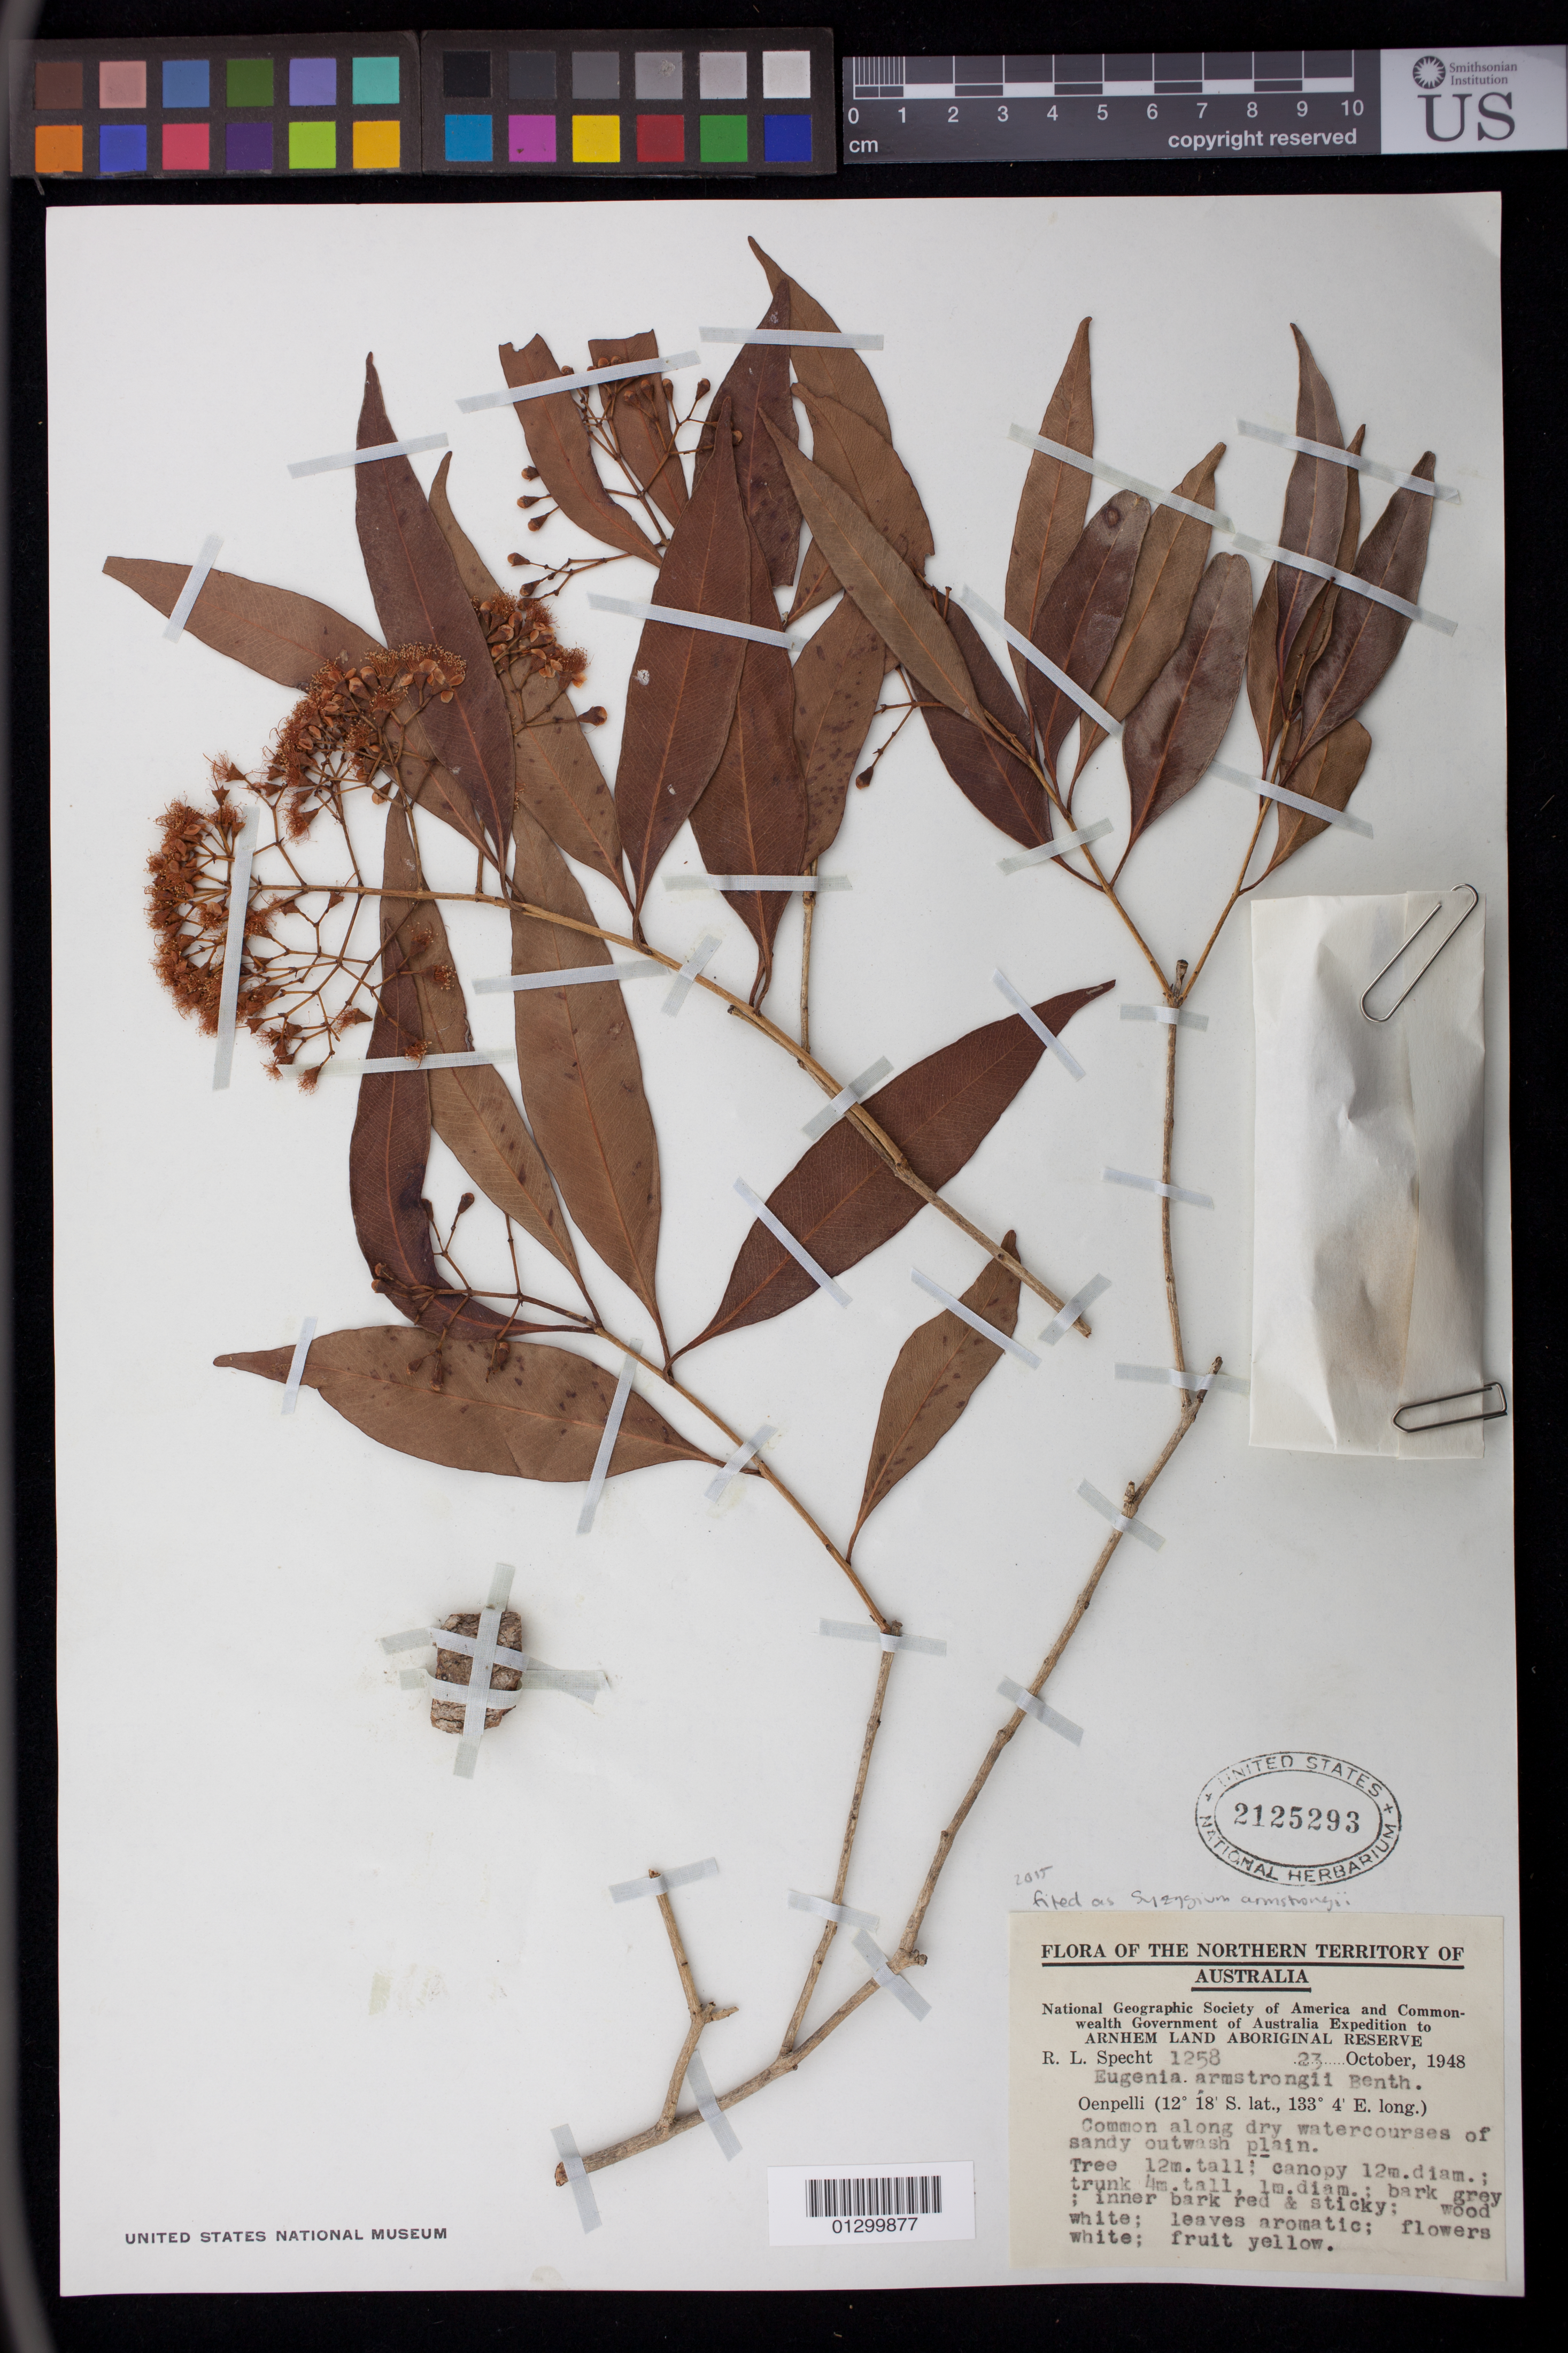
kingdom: Plantae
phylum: Tracheophyta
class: Magnoliopsida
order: Myrtales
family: Myrtaceae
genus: Syzygium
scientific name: Syzygium armstrongii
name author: (Benth.) B. Hyland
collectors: R. L. Specht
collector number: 1258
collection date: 1948-10-23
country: Australia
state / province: Northern Territory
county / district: West Arnhem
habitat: Common along dry watercourses of sandy outwash plain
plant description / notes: Tree 12 m. tall; canopy 12 m. diam.; trunk 4 m. tall, 1 m. diam.; bark gray; inner bark red and sticky; wood white; leaves aromatic; flowers white; fruit yellow.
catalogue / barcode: US 2125293